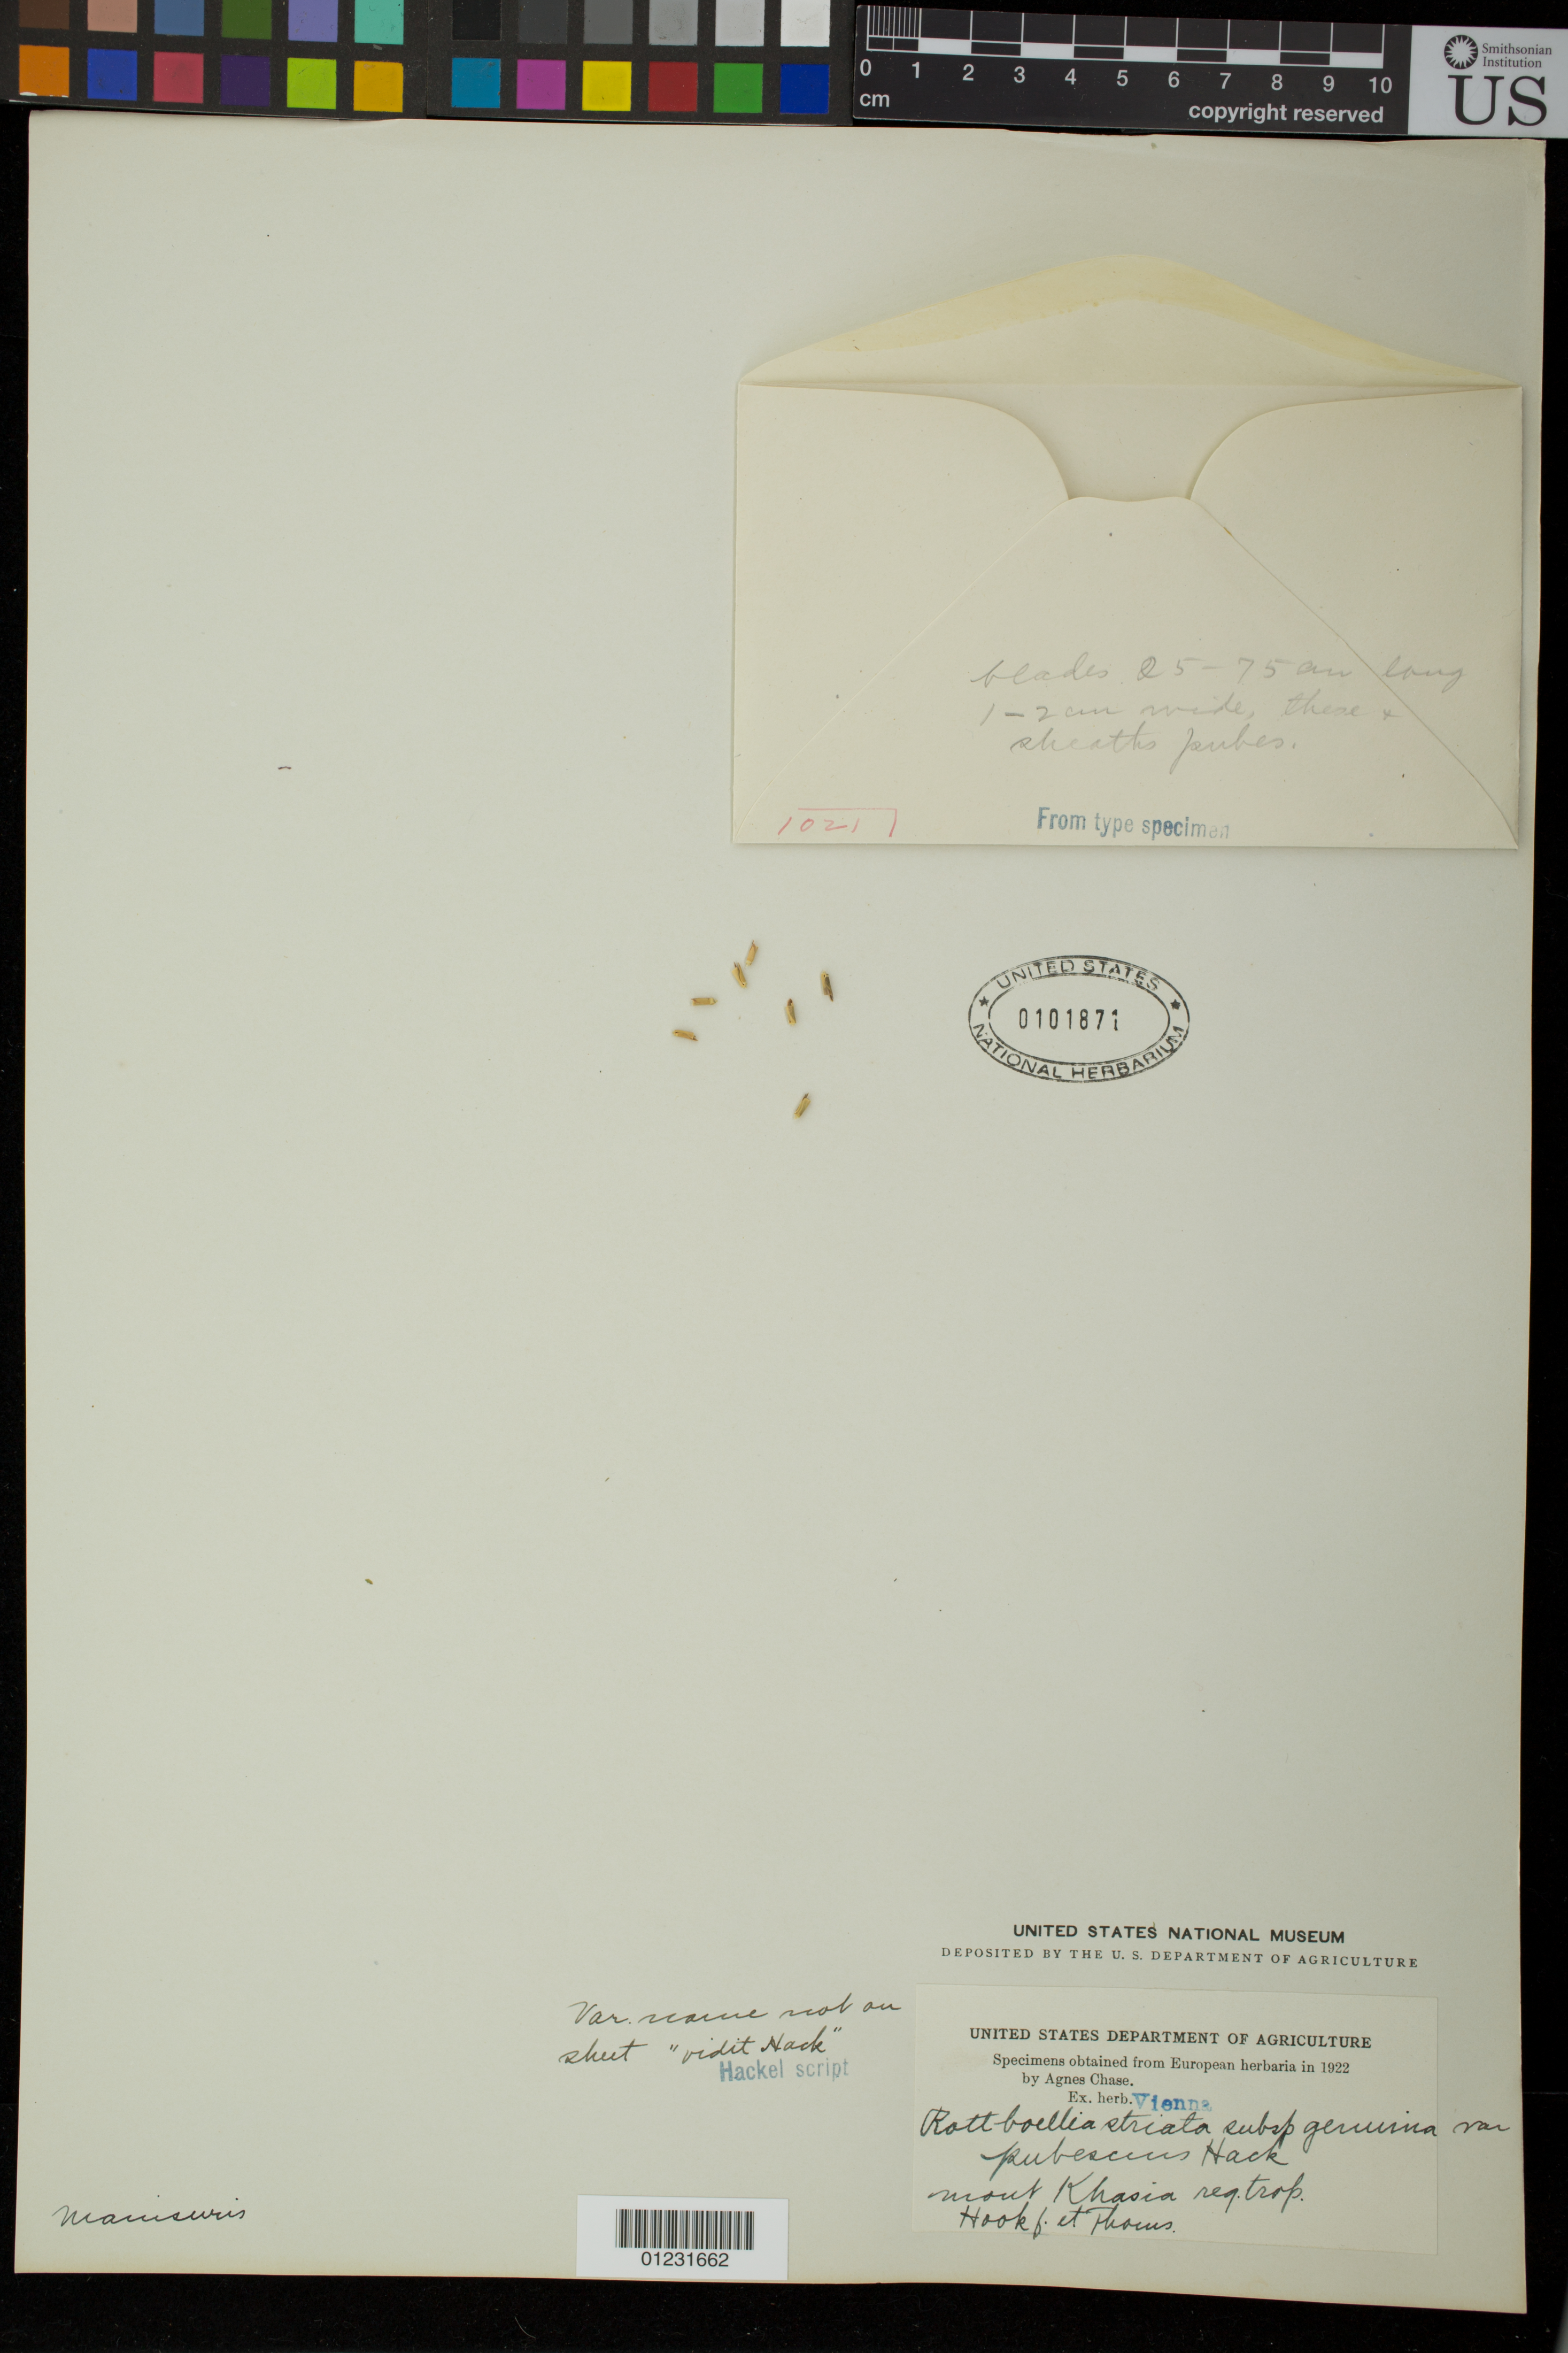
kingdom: Plantae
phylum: Tracheophyta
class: Liliopsida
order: Poales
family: Poaceae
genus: Rottboellia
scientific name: Rottboellia striata var. pubescens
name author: Hack. in A. DC. & C. DC.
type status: Type Collection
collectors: J. D. Hooker & T. Thomson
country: India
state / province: Meghalaya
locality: Mt. Khasia.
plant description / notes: Fragmentary material of type specimen ex herb. Vienna.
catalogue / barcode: US 101871